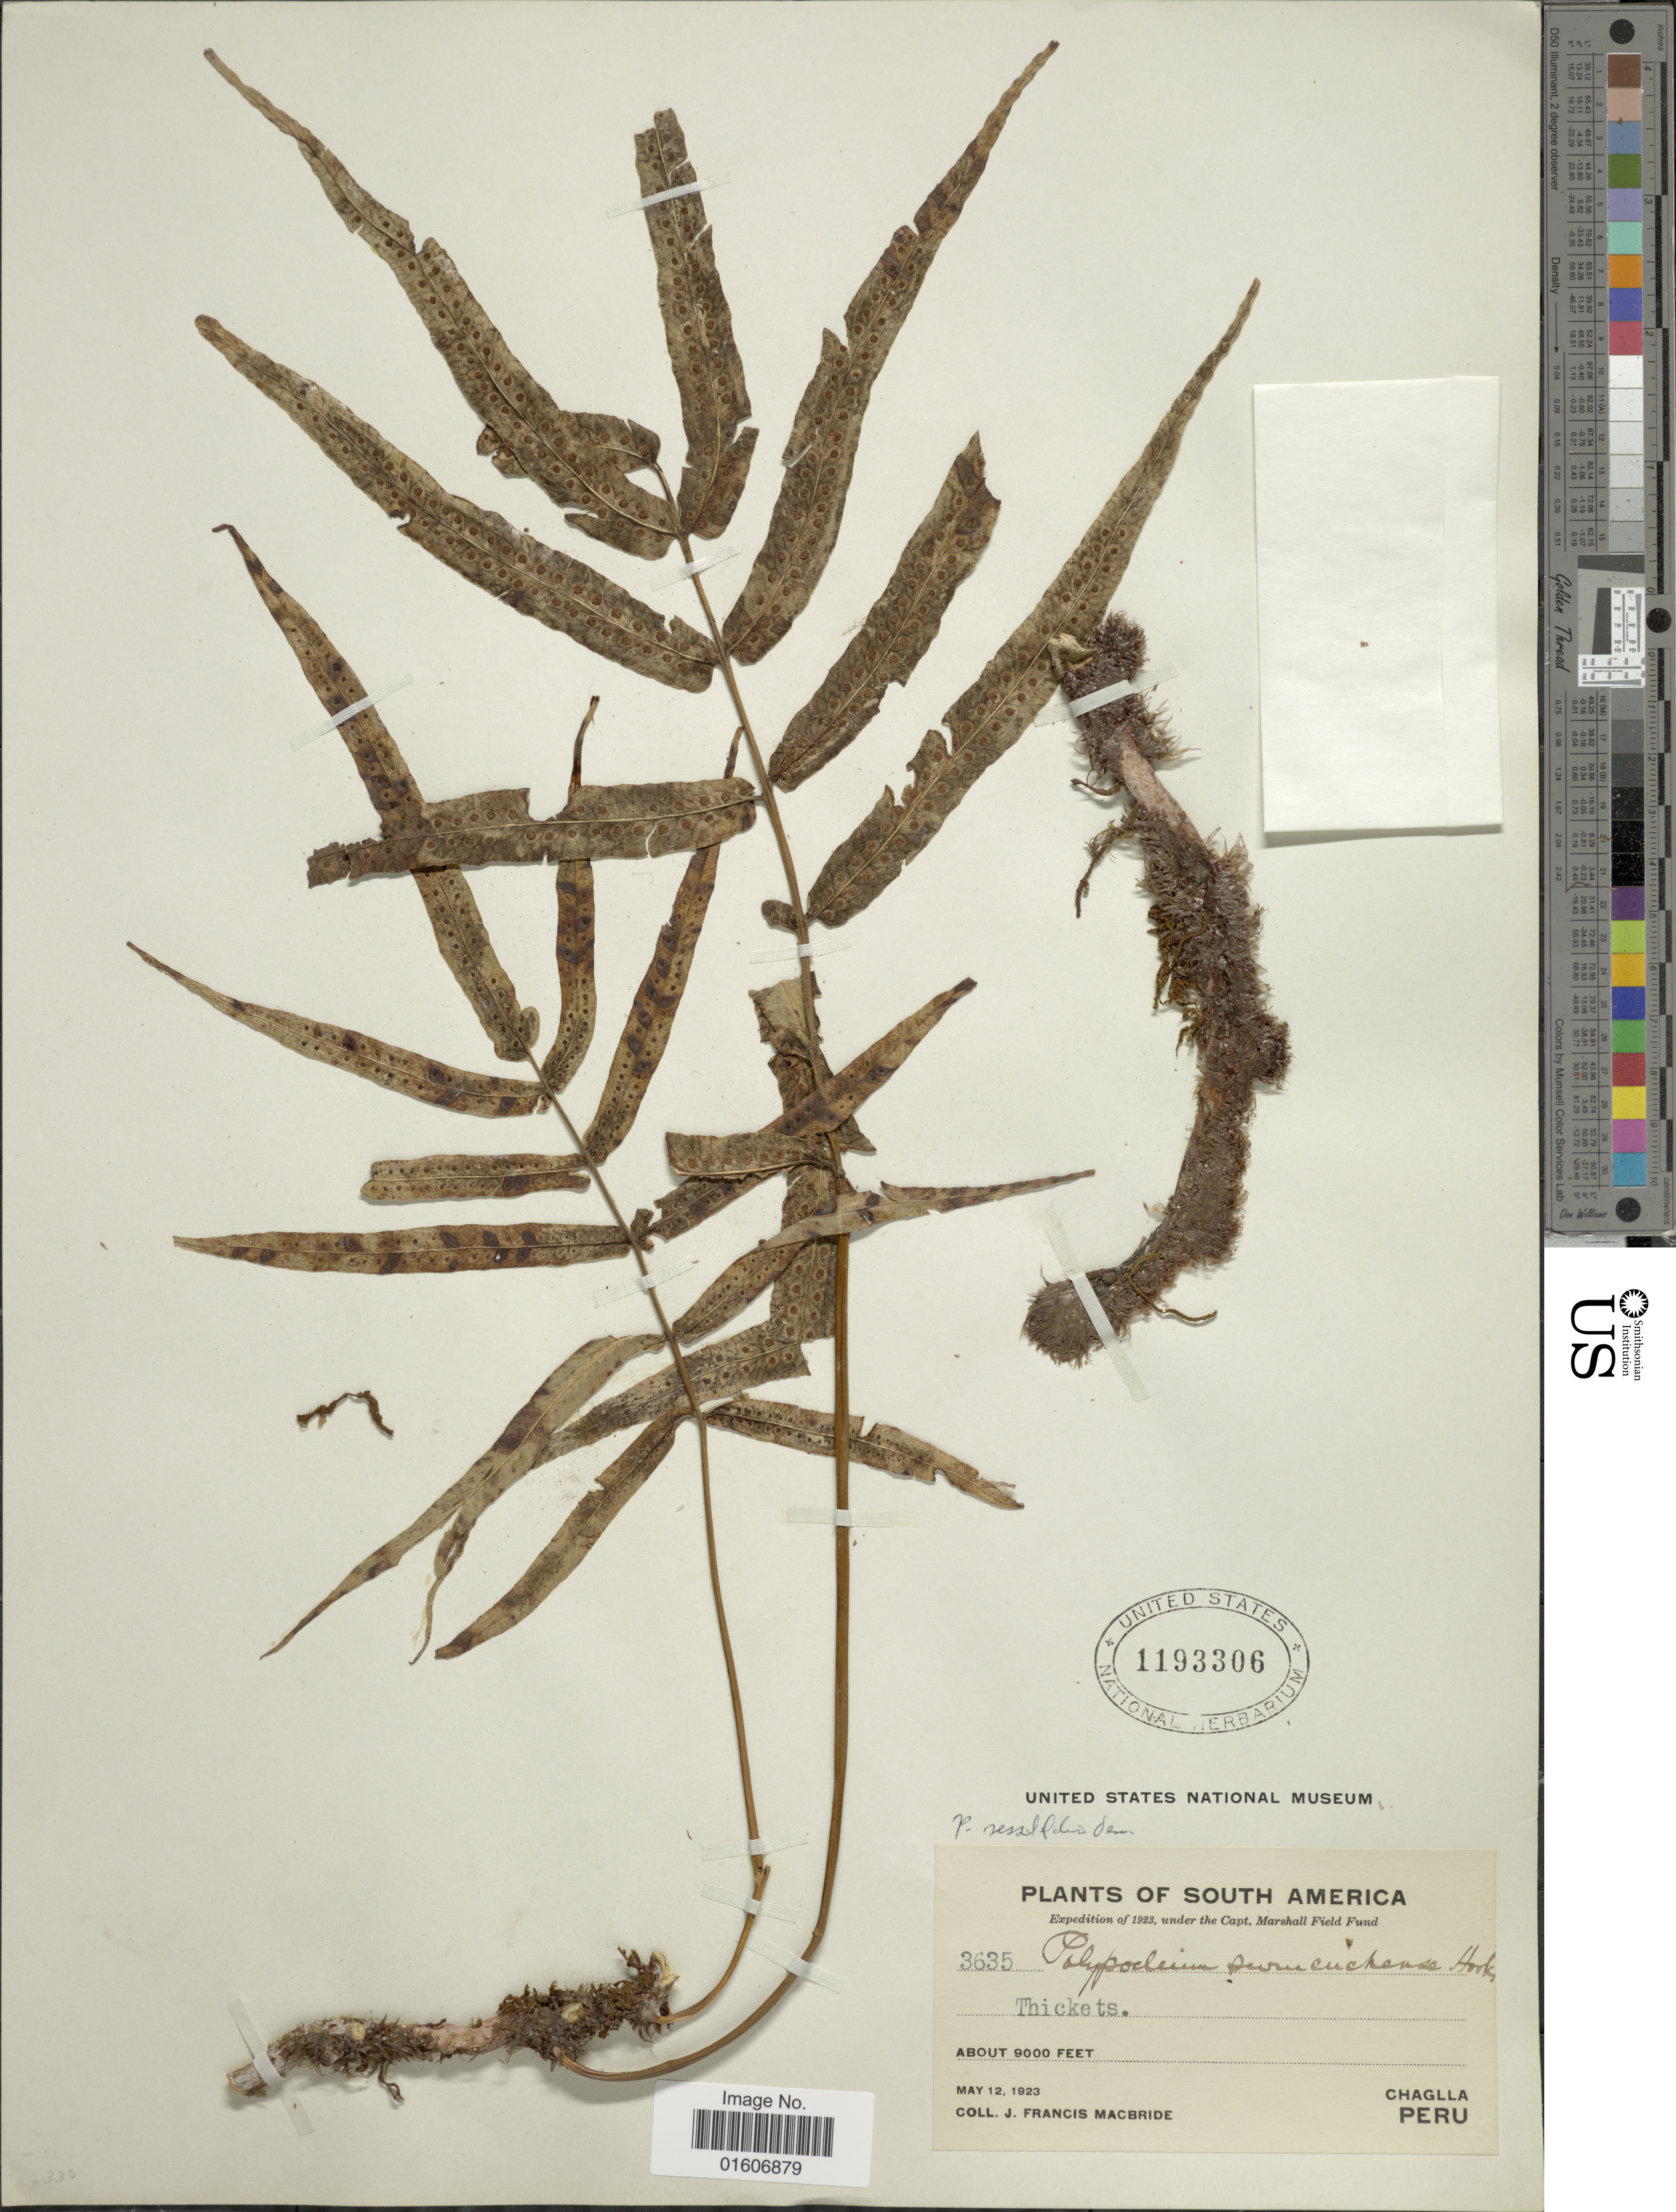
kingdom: Plantae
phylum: Tracheophyta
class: Polypodiopsida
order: Polypodiales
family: Polypodiaceae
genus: Serpocaulon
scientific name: Serpocaulon sessilifolium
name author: (Desv.) A.R. Sm.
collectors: J. F. Macbride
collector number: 3635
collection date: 1923-05-12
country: Peru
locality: Chaglla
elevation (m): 2743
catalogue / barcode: US 1193306